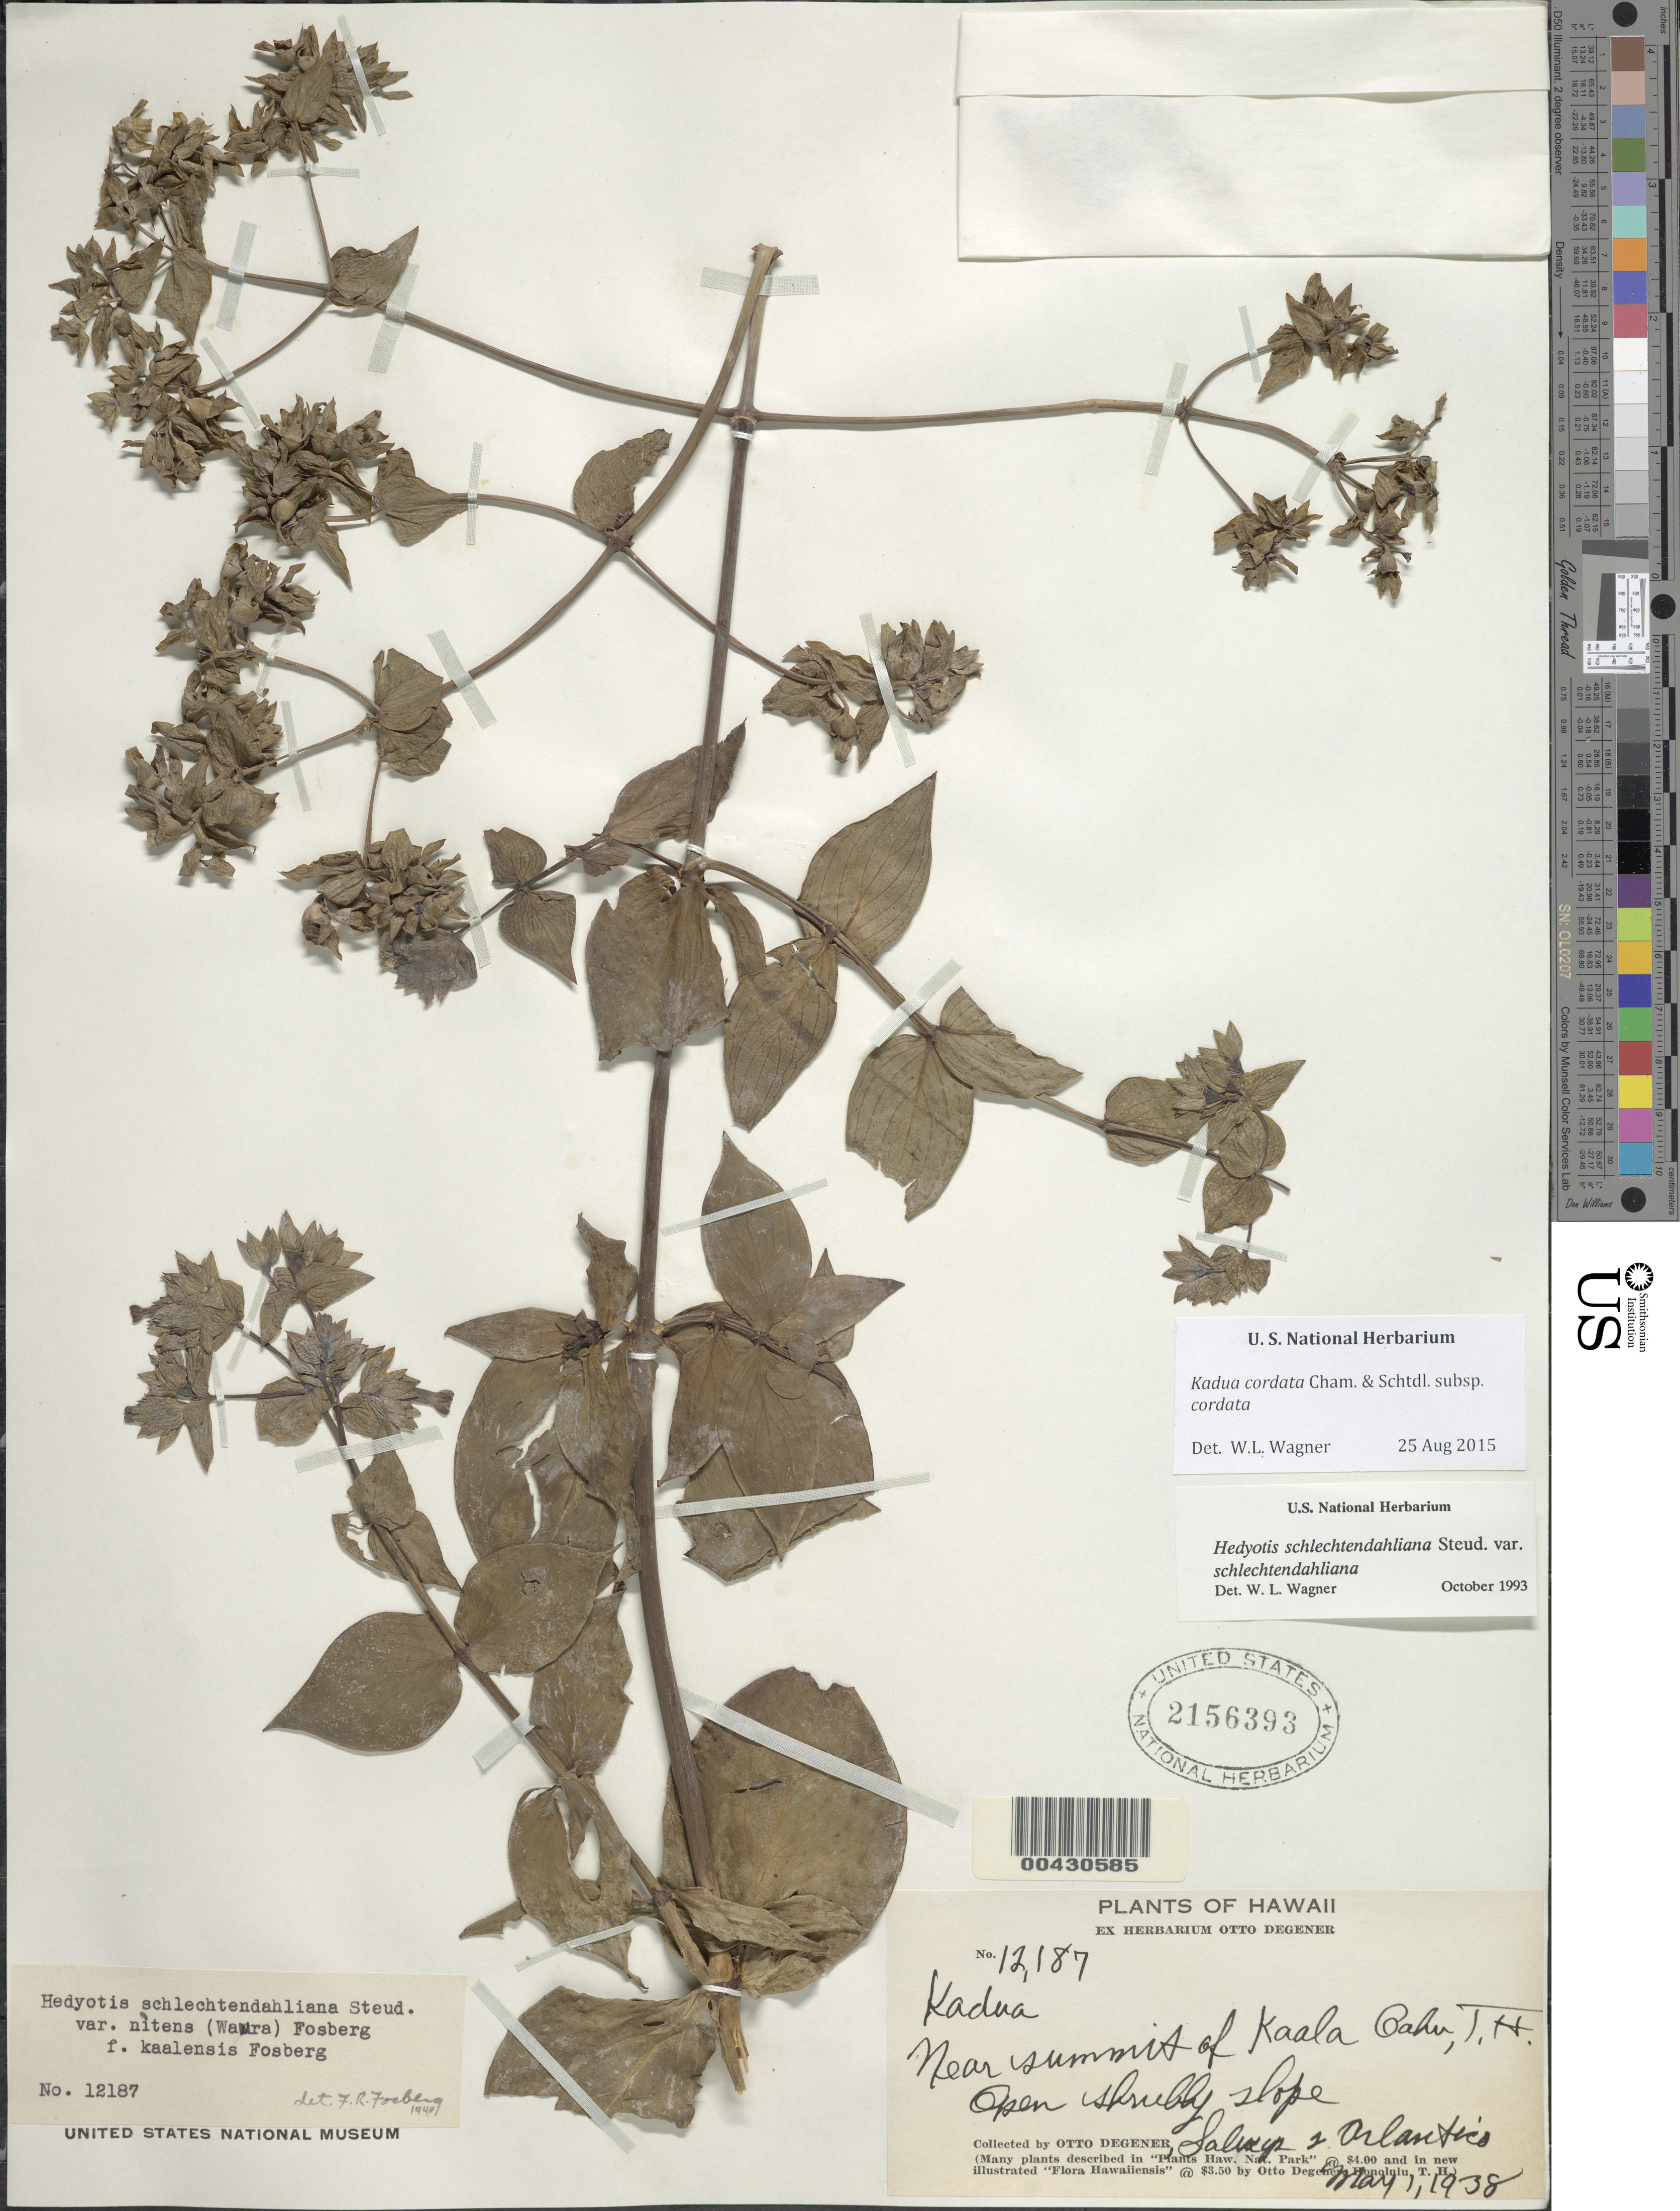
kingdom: Plantae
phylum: Tracheophyta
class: Magnoliopsida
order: Gentianales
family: Rubiaceae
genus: Kadua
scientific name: Kadua cordata subsp. cordata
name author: Cham. & Schltdl.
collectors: O. Degener, -- Salucop & Orlantico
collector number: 12187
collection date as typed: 1 May 1938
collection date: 1938-05-01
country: United States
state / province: Hawaii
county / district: Honolulu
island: Oahu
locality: Near summit of Kaala.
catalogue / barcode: US 2156393